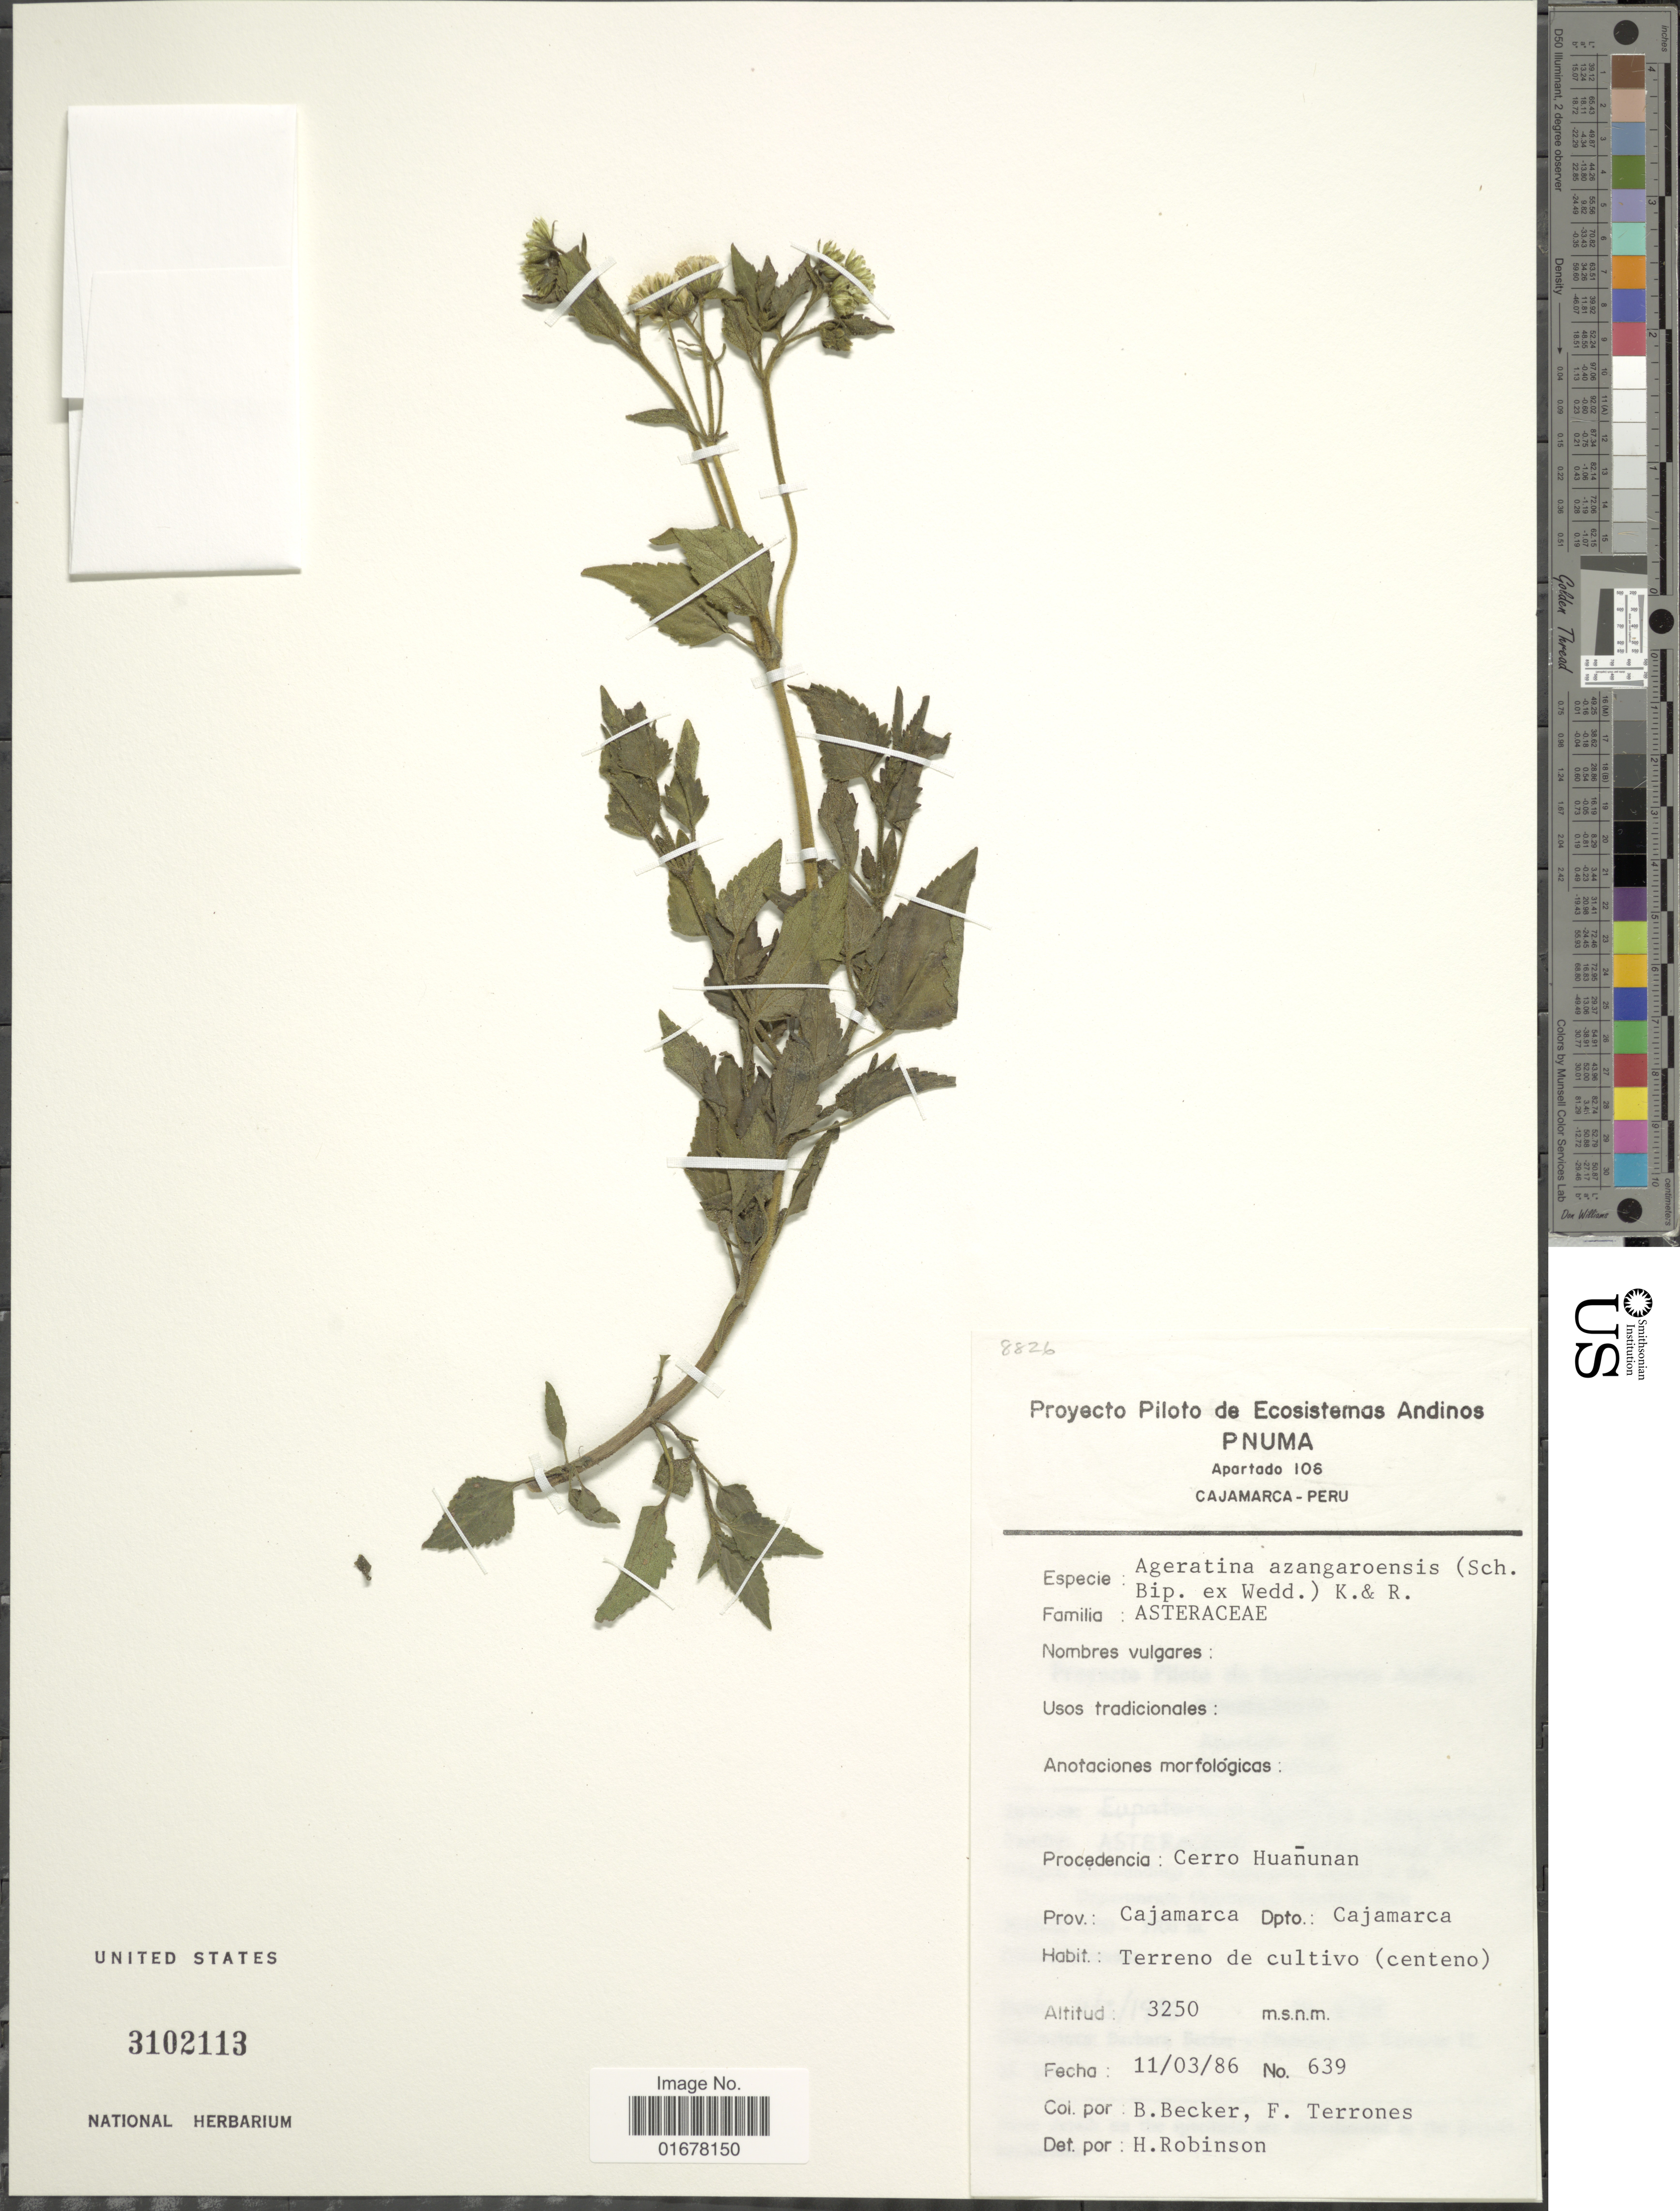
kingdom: Plantae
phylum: Tracheophyta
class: Magnoliopsida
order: Asterales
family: Asteraceae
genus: Ageratina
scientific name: Ageratina azangaroensis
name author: (Sch. Bip. ex Wedd.) R.M. King & H. Rob.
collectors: B. Becker & F. Terrones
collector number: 639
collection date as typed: Transcribed d/m/y: 11/3/86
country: Peru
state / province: Cajamarca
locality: Procedencia: Cerro Huanunan, Prov. Cajamarca, Dpto.: Cajamarca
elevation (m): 3250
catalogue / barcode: US 3102113